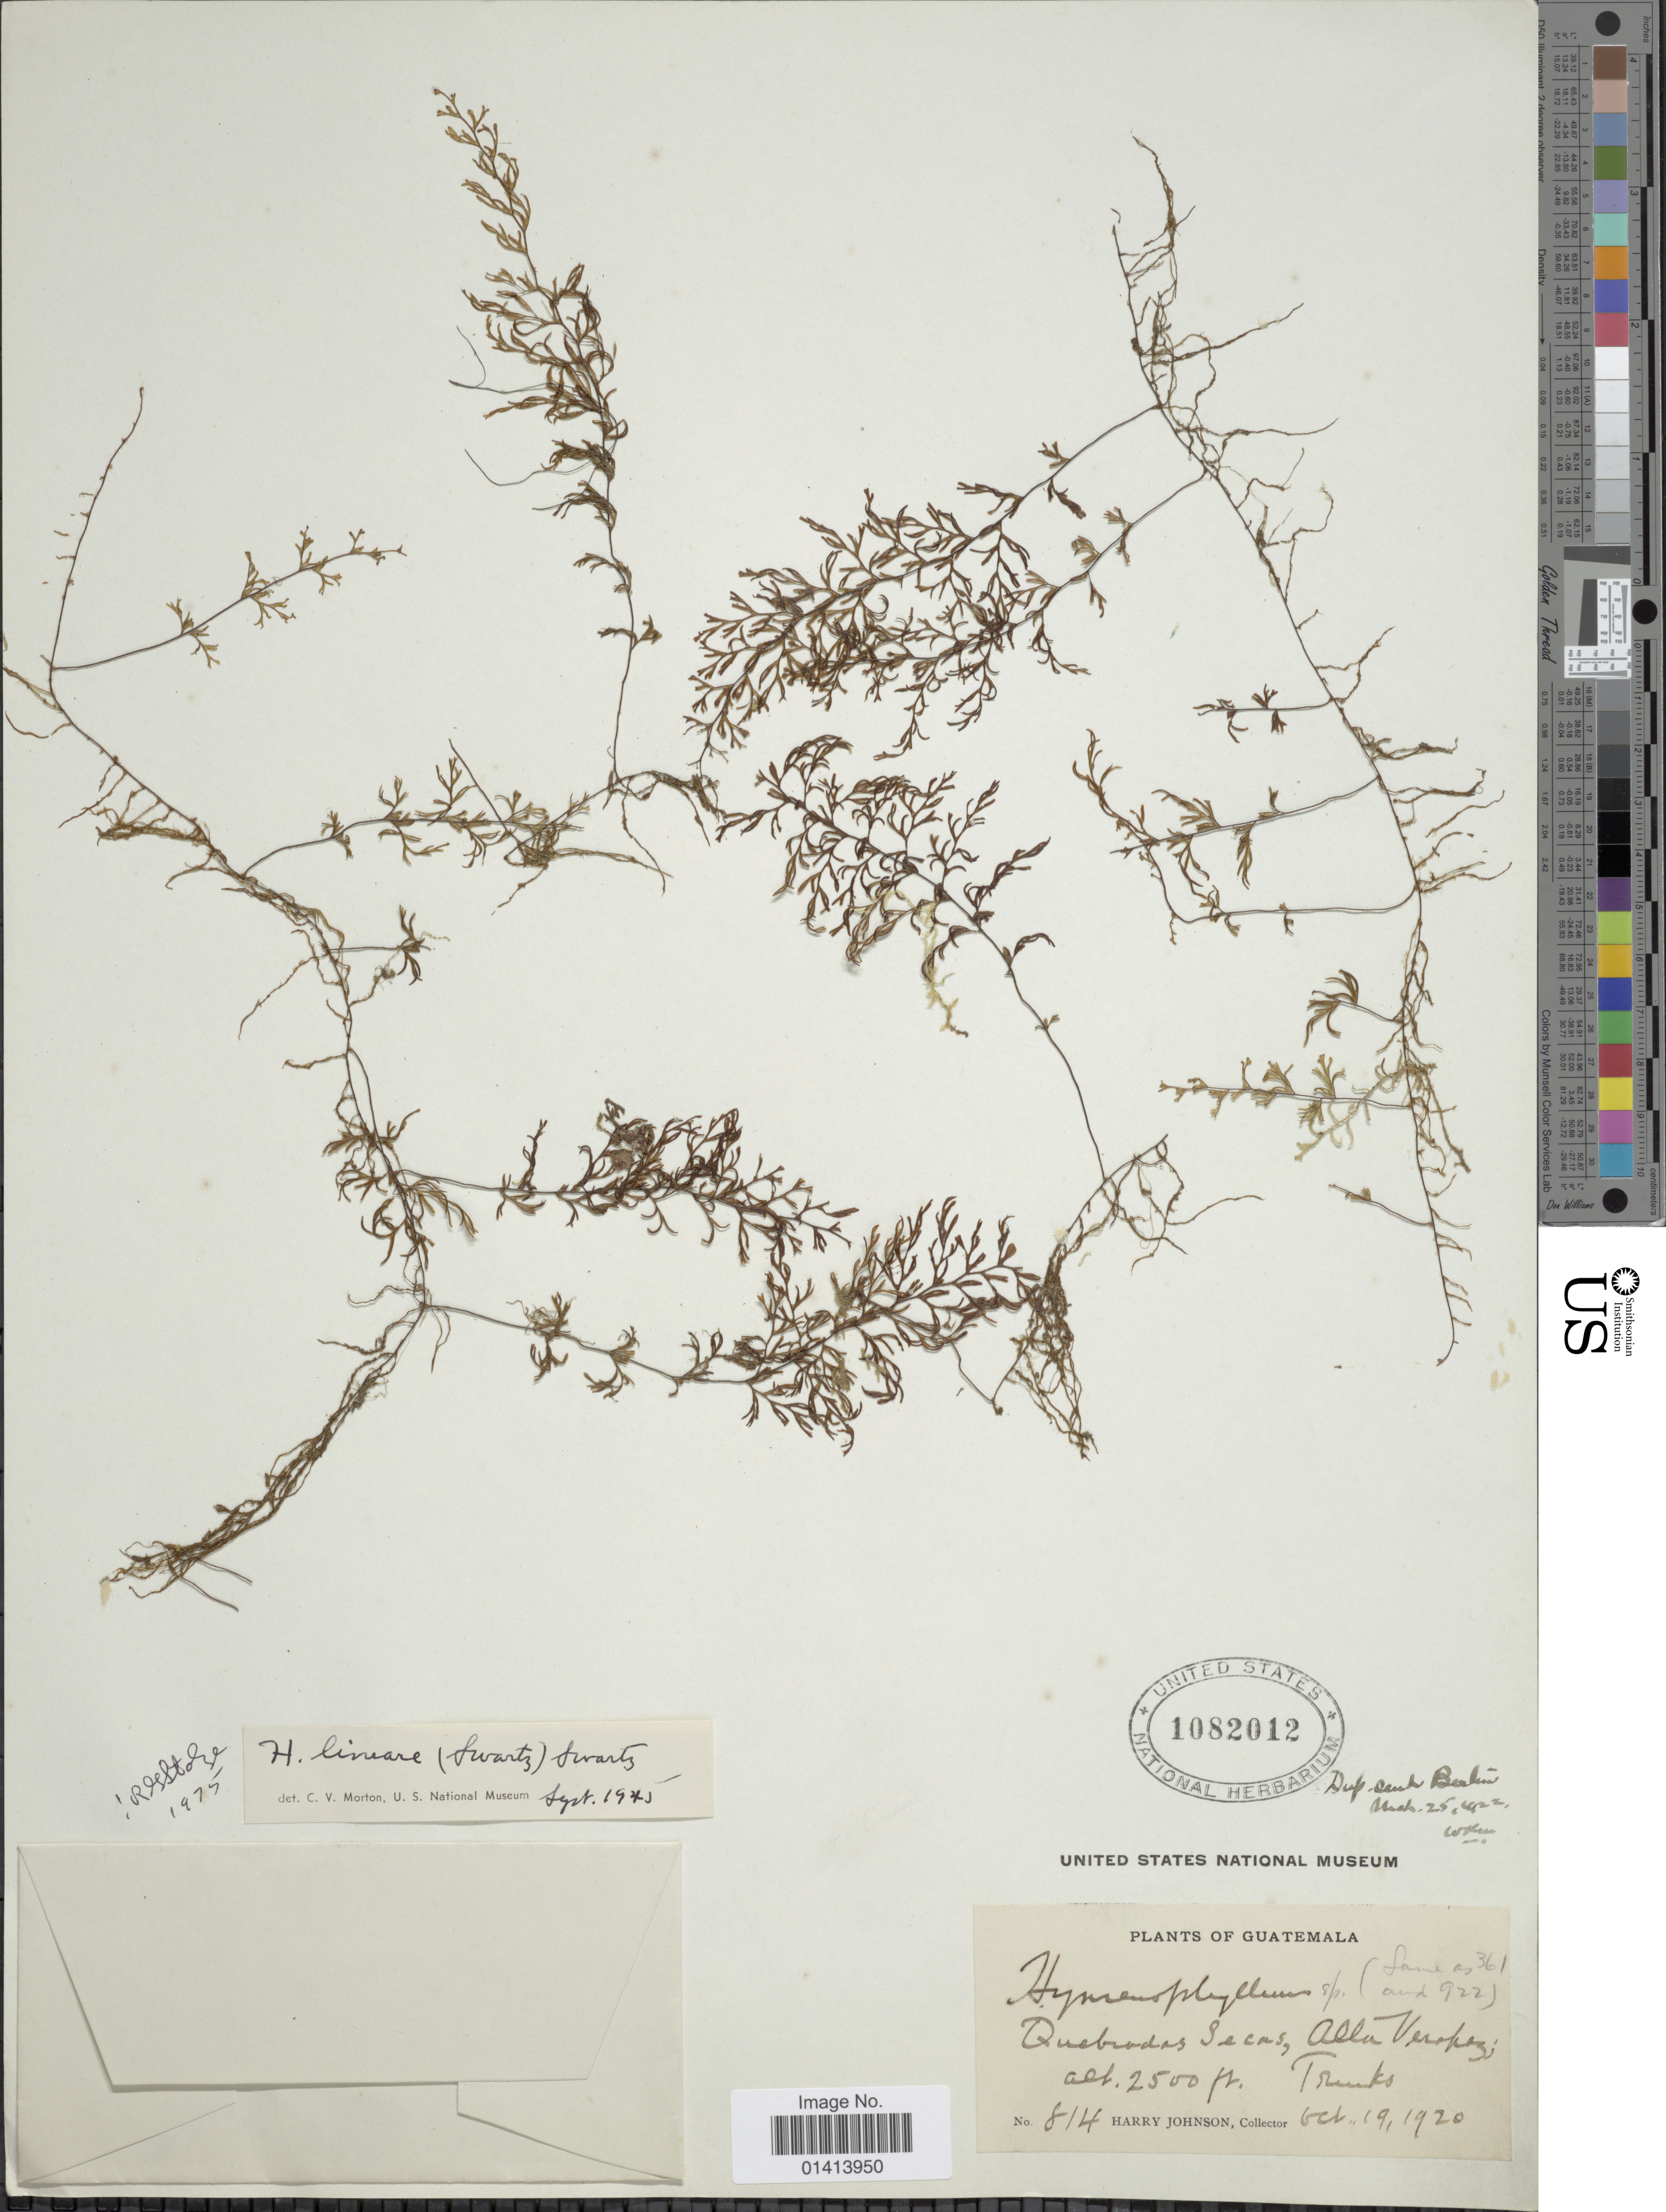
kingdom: Plantae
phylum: Tracheophyta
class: Polypodiopsida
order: Hymenophyllales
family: Hymenophyllaceae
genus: Hymenophyllum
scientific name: Hymenophyllum lineare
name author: (Sw.) Sw.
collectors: H. Johnson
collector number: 814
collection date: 1920-10-19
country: Guatemala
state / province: Alta Verapaz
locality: Quebradas Secas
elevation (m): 762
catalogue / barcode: US 1082012